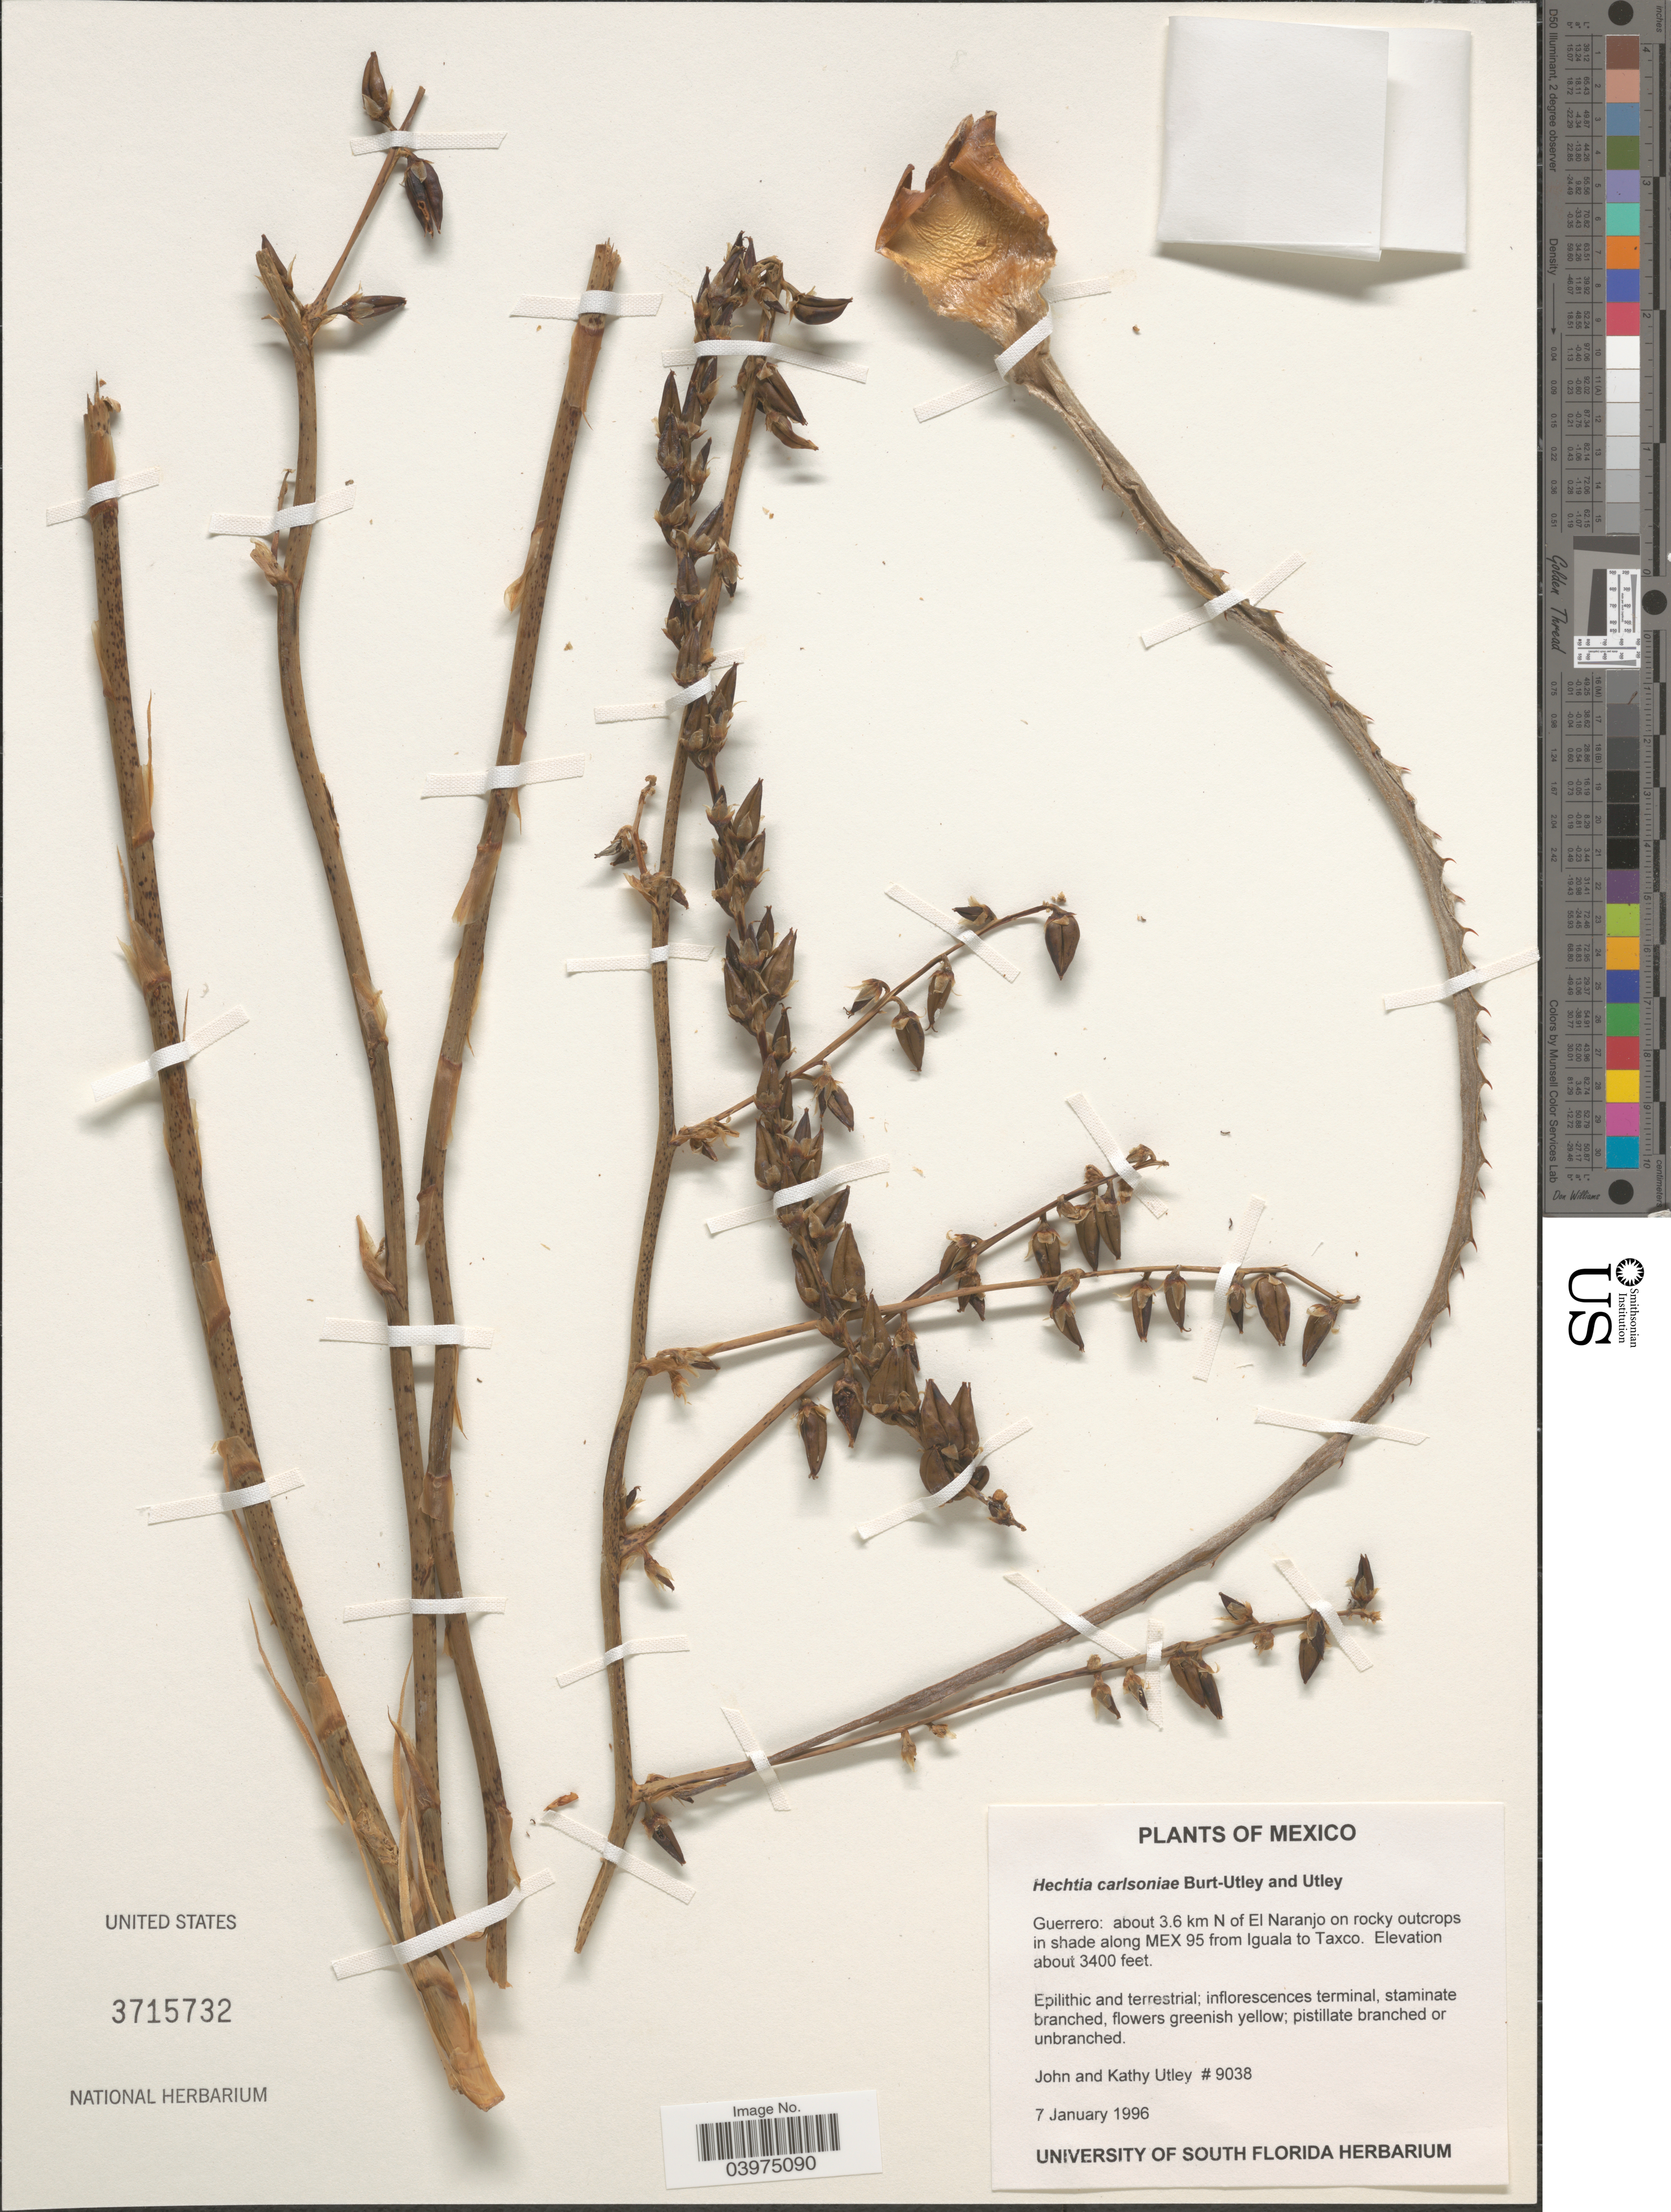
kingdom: Plantae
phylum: Tracheophyta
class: Liliopsida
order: Poales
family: Bromeliaceae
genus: Hechtia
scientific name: Hechtia carlsoniae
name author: Burt-Utley & Utley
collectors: J. F. Utley & K. Burt-Utley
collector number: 9038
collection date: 1996-01-07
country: Mexico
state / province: Guerrero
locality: About 3.6 km N of El Naranjo on rocky outcrops in shade along MEX 95 from Iguala to Taxco.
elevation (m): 1036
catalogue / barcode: US 3715732